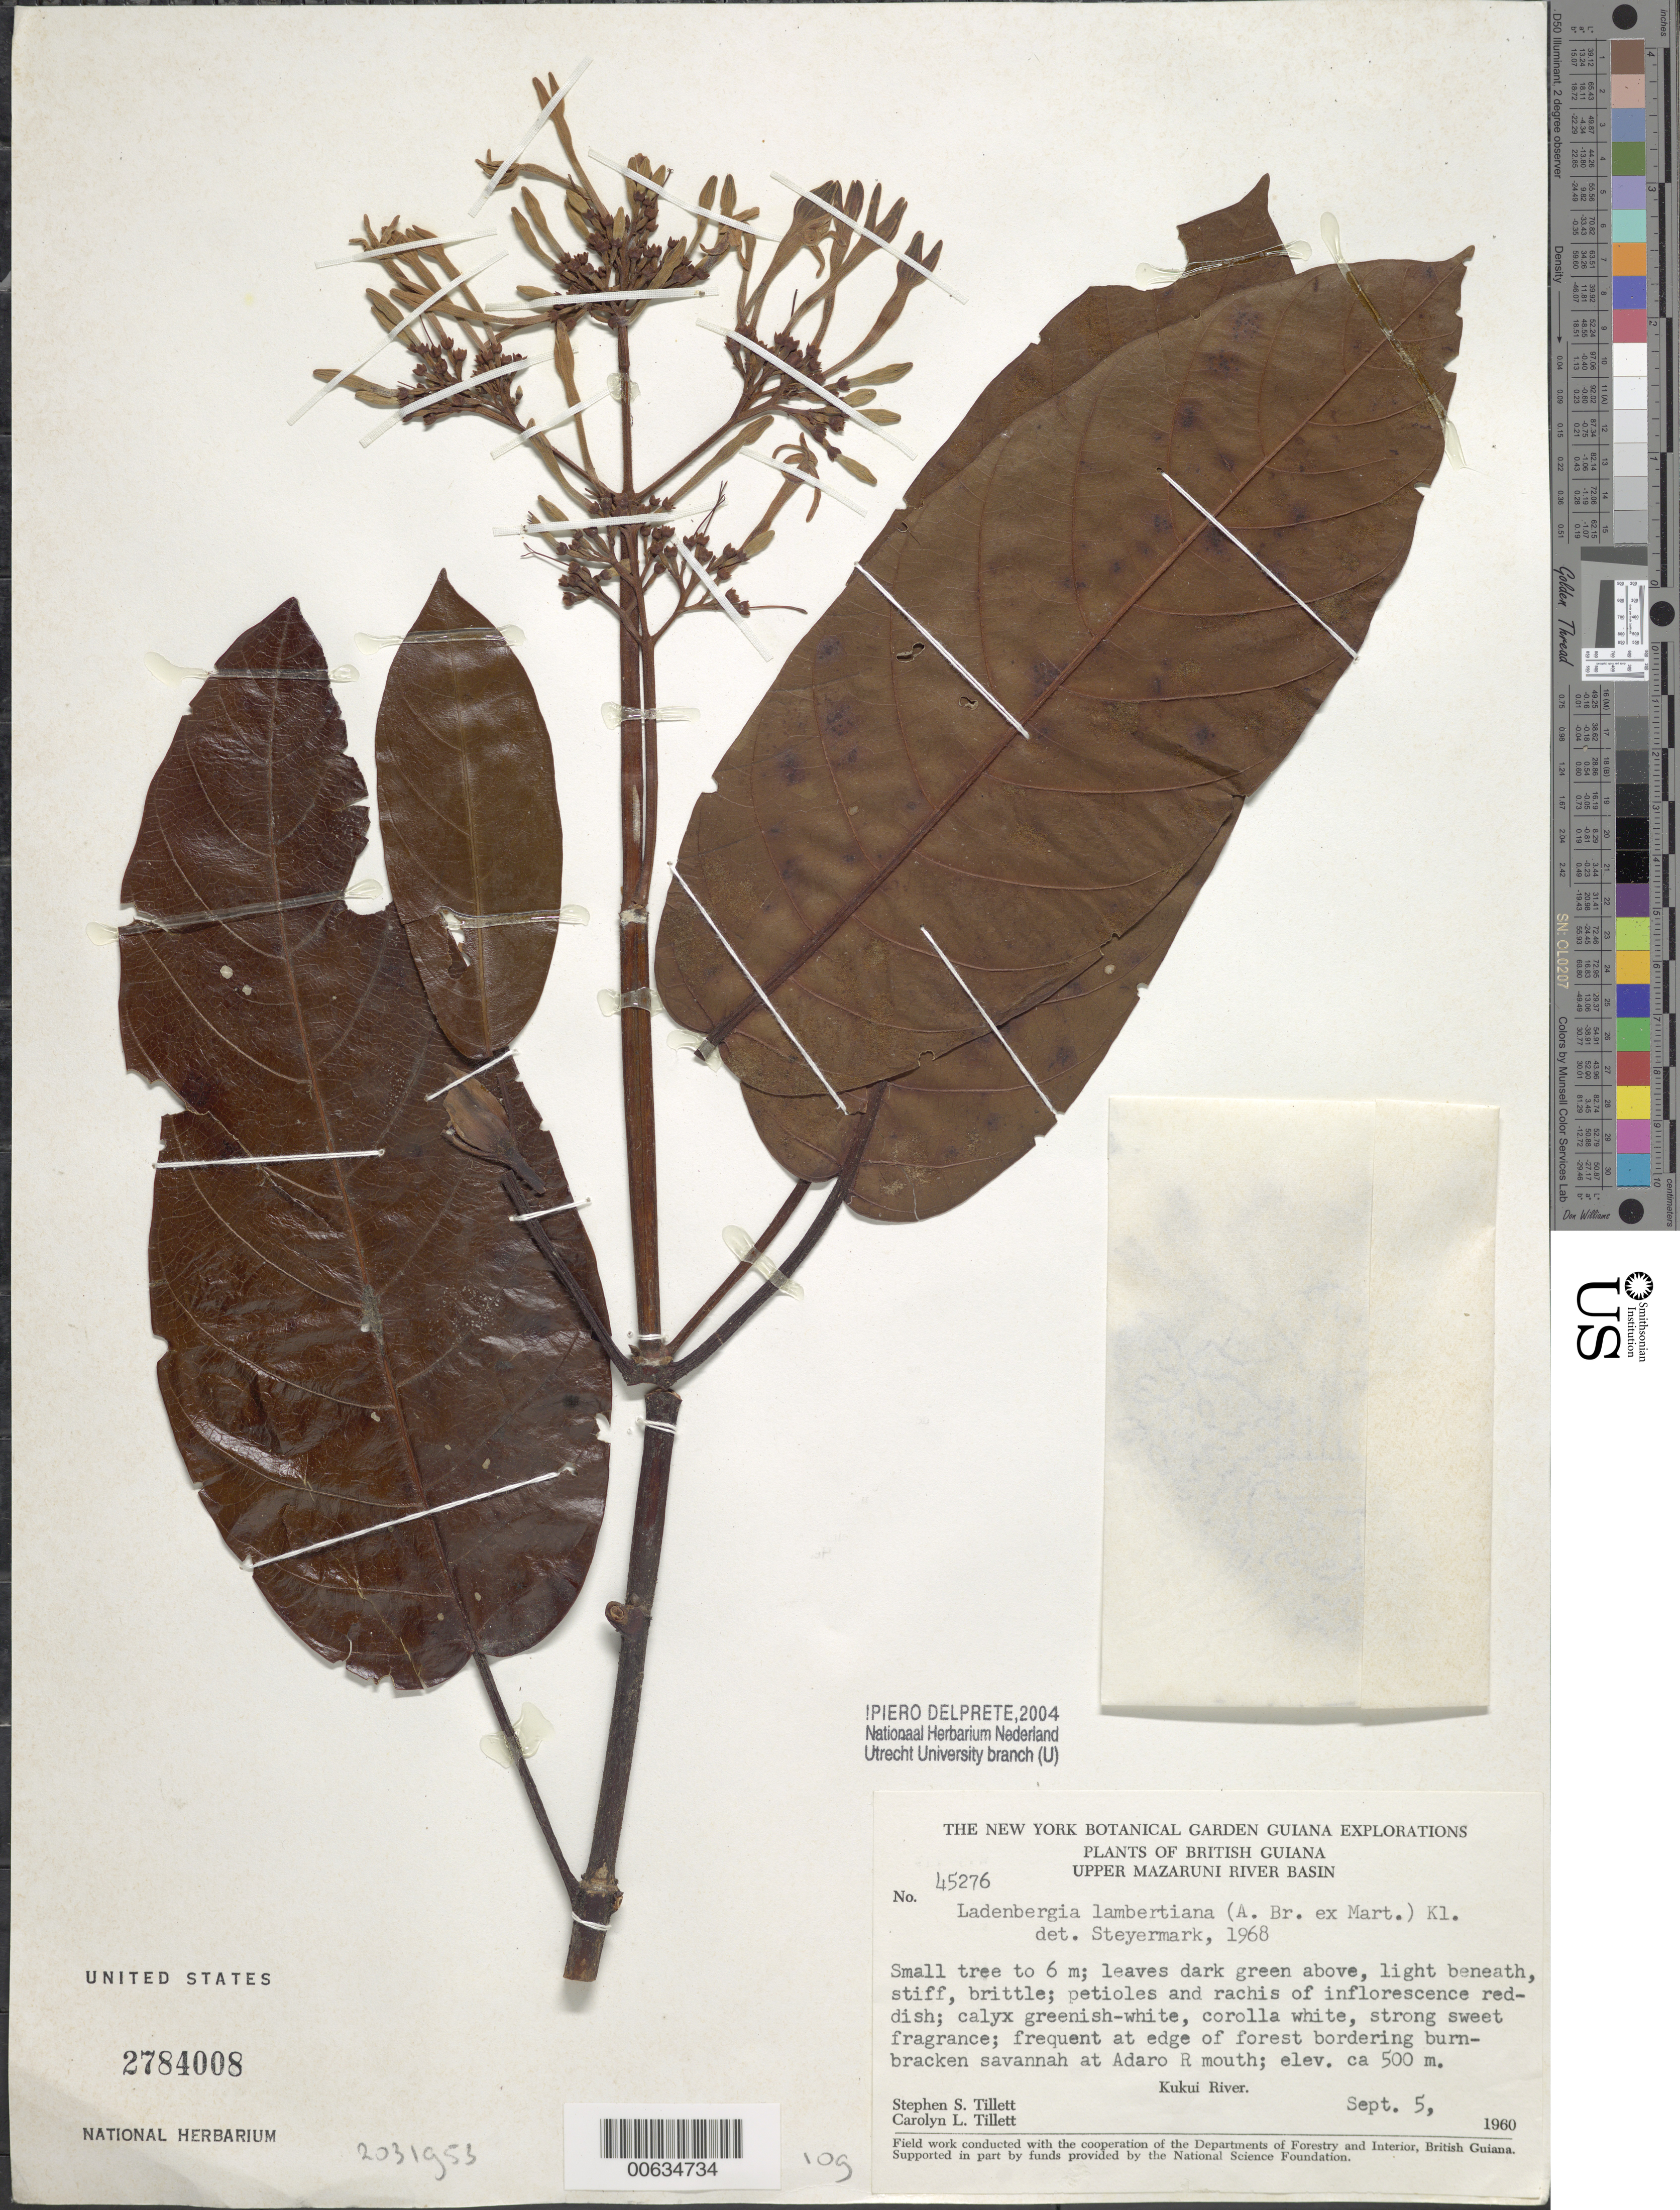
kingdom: Plantae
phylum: Tracheophyta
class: Magnoliopsida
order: Gentianales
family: Rubiaceae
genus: Ladenbergia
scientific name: Ladenbergia lambertiana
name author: (A. Braun ex Mart.) Klotzsch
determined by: Steyermark, Julian A., (VEN)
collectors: S. S. Tillett, C. L. Tillett & R. Boyan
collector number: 45276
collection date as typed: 5-Sep-60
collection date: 1960-09-05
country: Guyana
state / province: Cuyuni-Mazaruni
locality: Adaro R. mouth, edge of Kukui R., upper Mazaruni R. basin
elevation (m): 500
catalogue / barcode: US 2784008